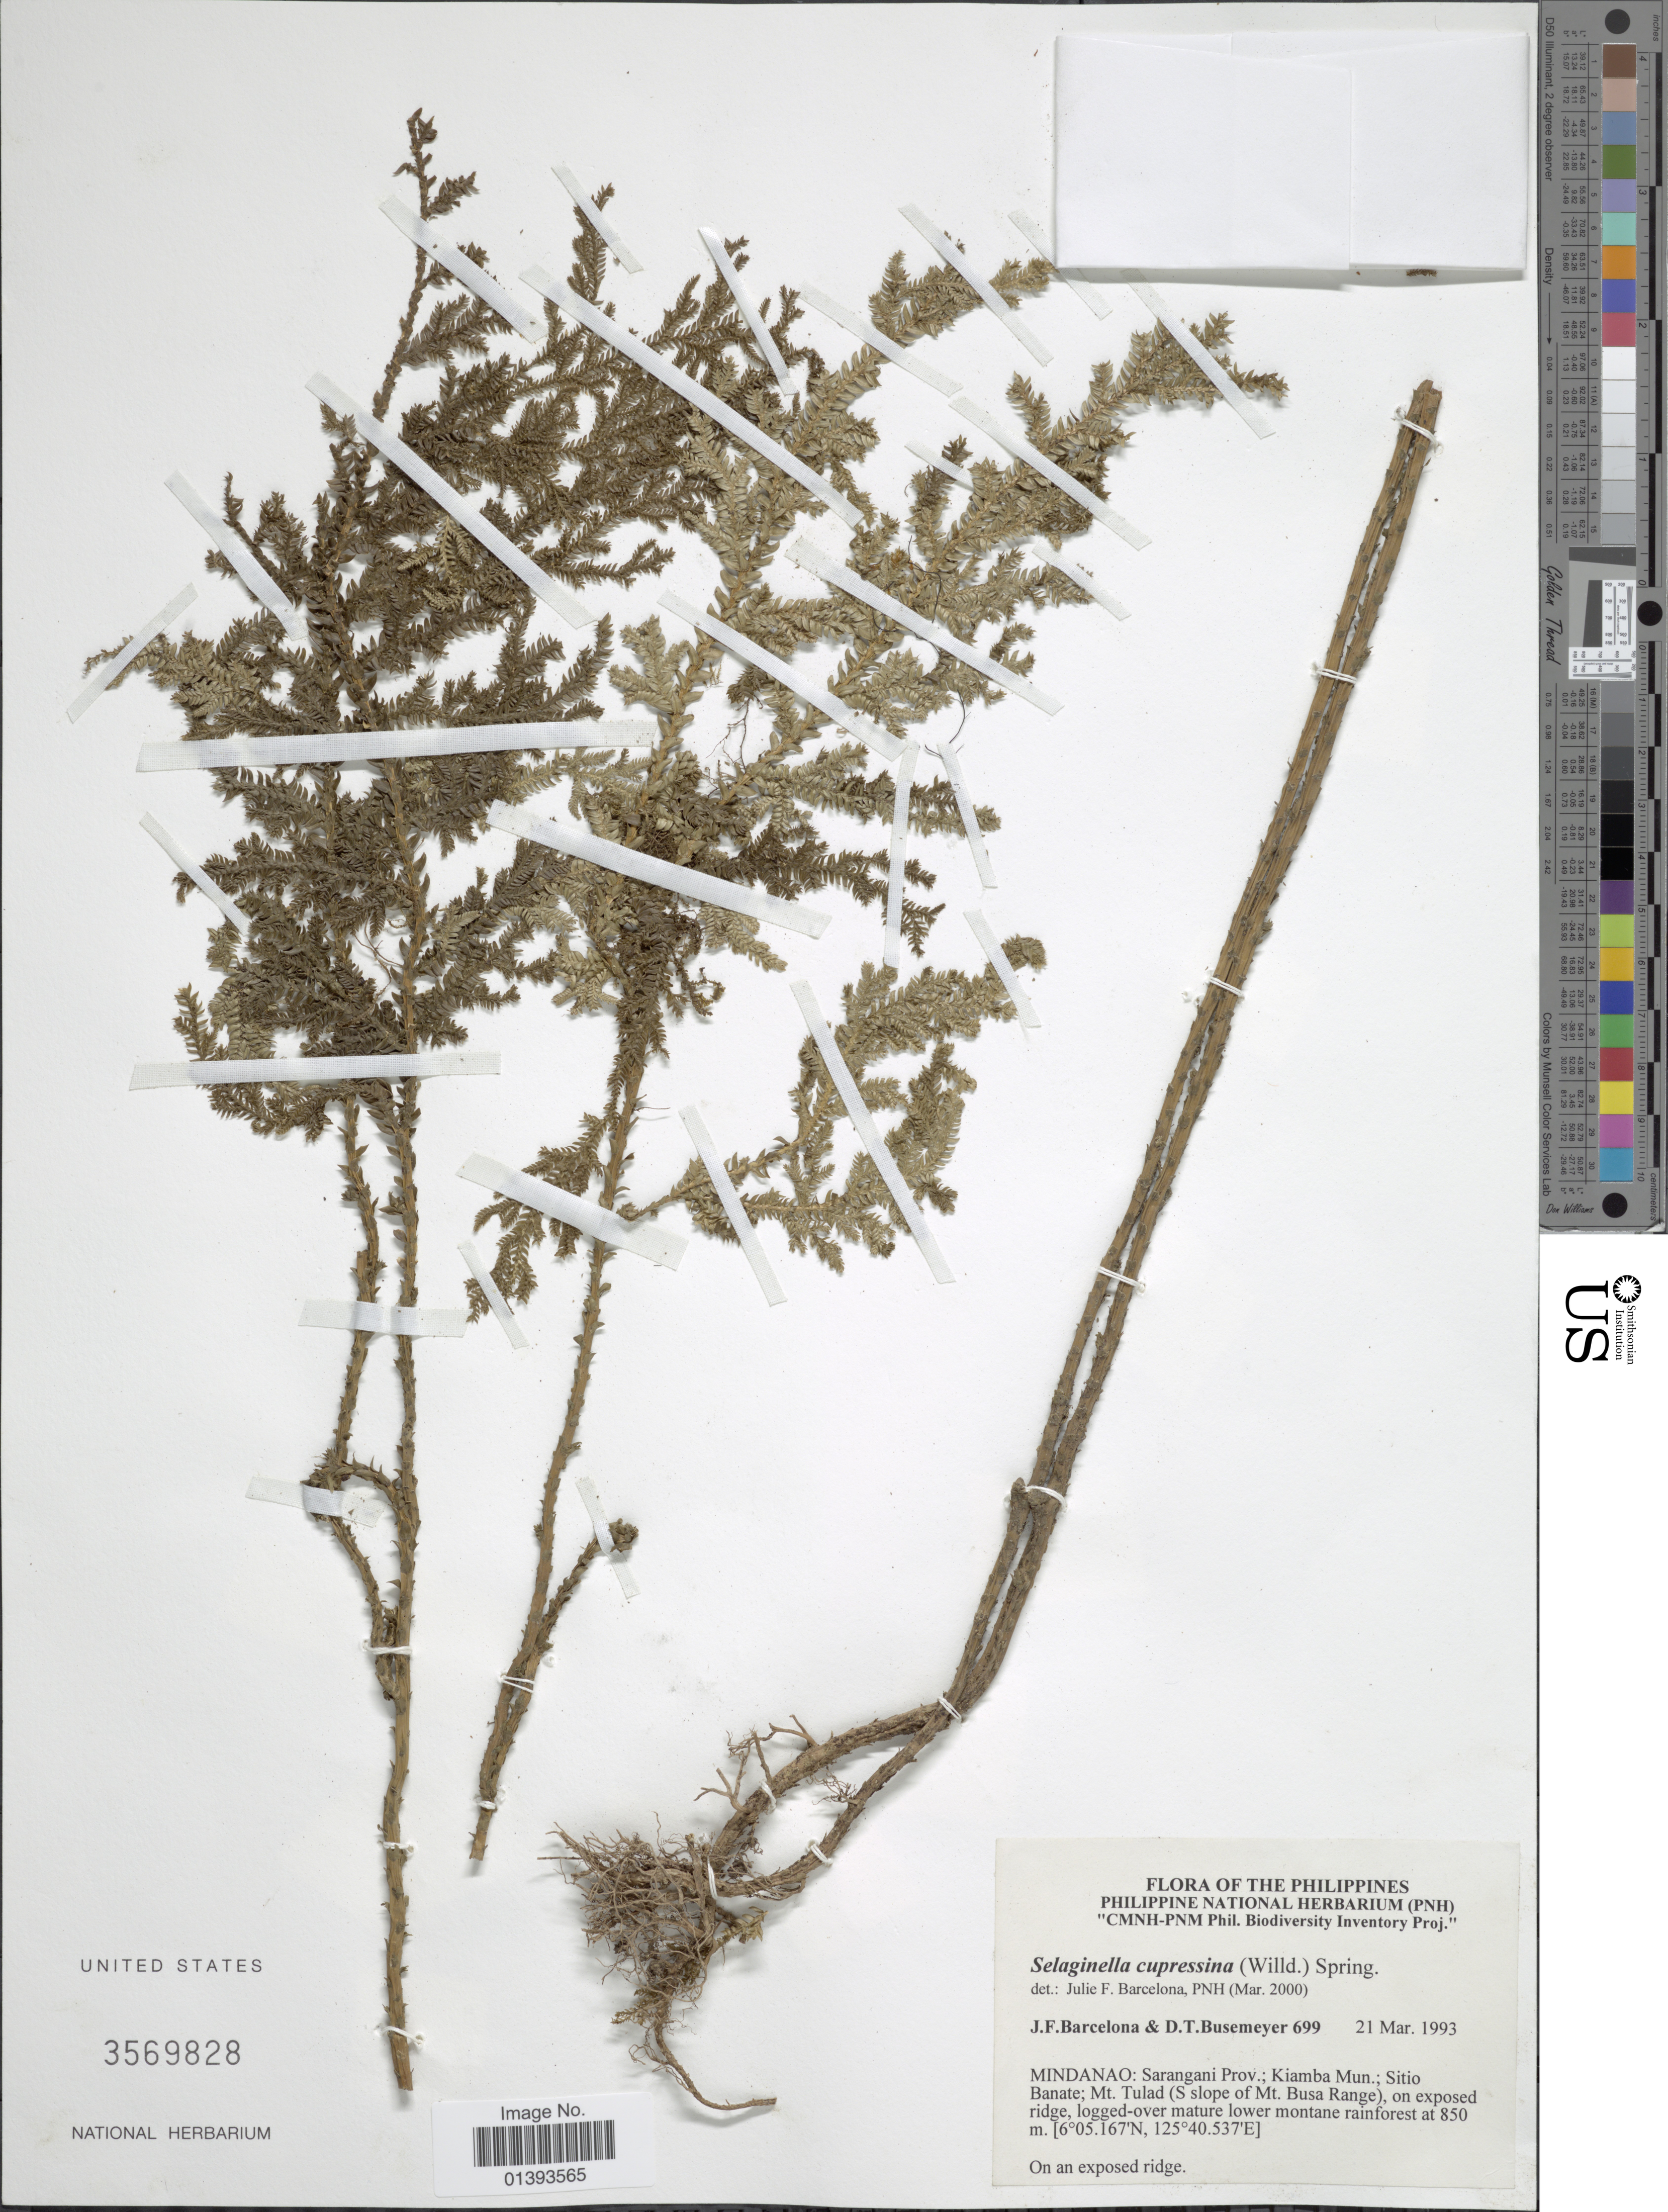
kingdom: Plantae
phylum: Tracheophyta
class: Lycopodiopsida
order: Selaginellales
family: Selaginellaceae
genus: Selaginella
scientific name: Selaginella cupressina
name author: (Willd.) Spring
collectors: J. F. Barcelona & D. Busemeyer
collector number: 699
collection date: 1993-03-21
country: Philippines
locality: Sarangani Prov.: Kiamba Mun.; Sitio Banate; Mt. Tulad(S slope of Mt. Busa Range), on exposed ridge, logged-over mature lower montane rainforest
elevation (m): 850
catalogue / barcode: US 3569828